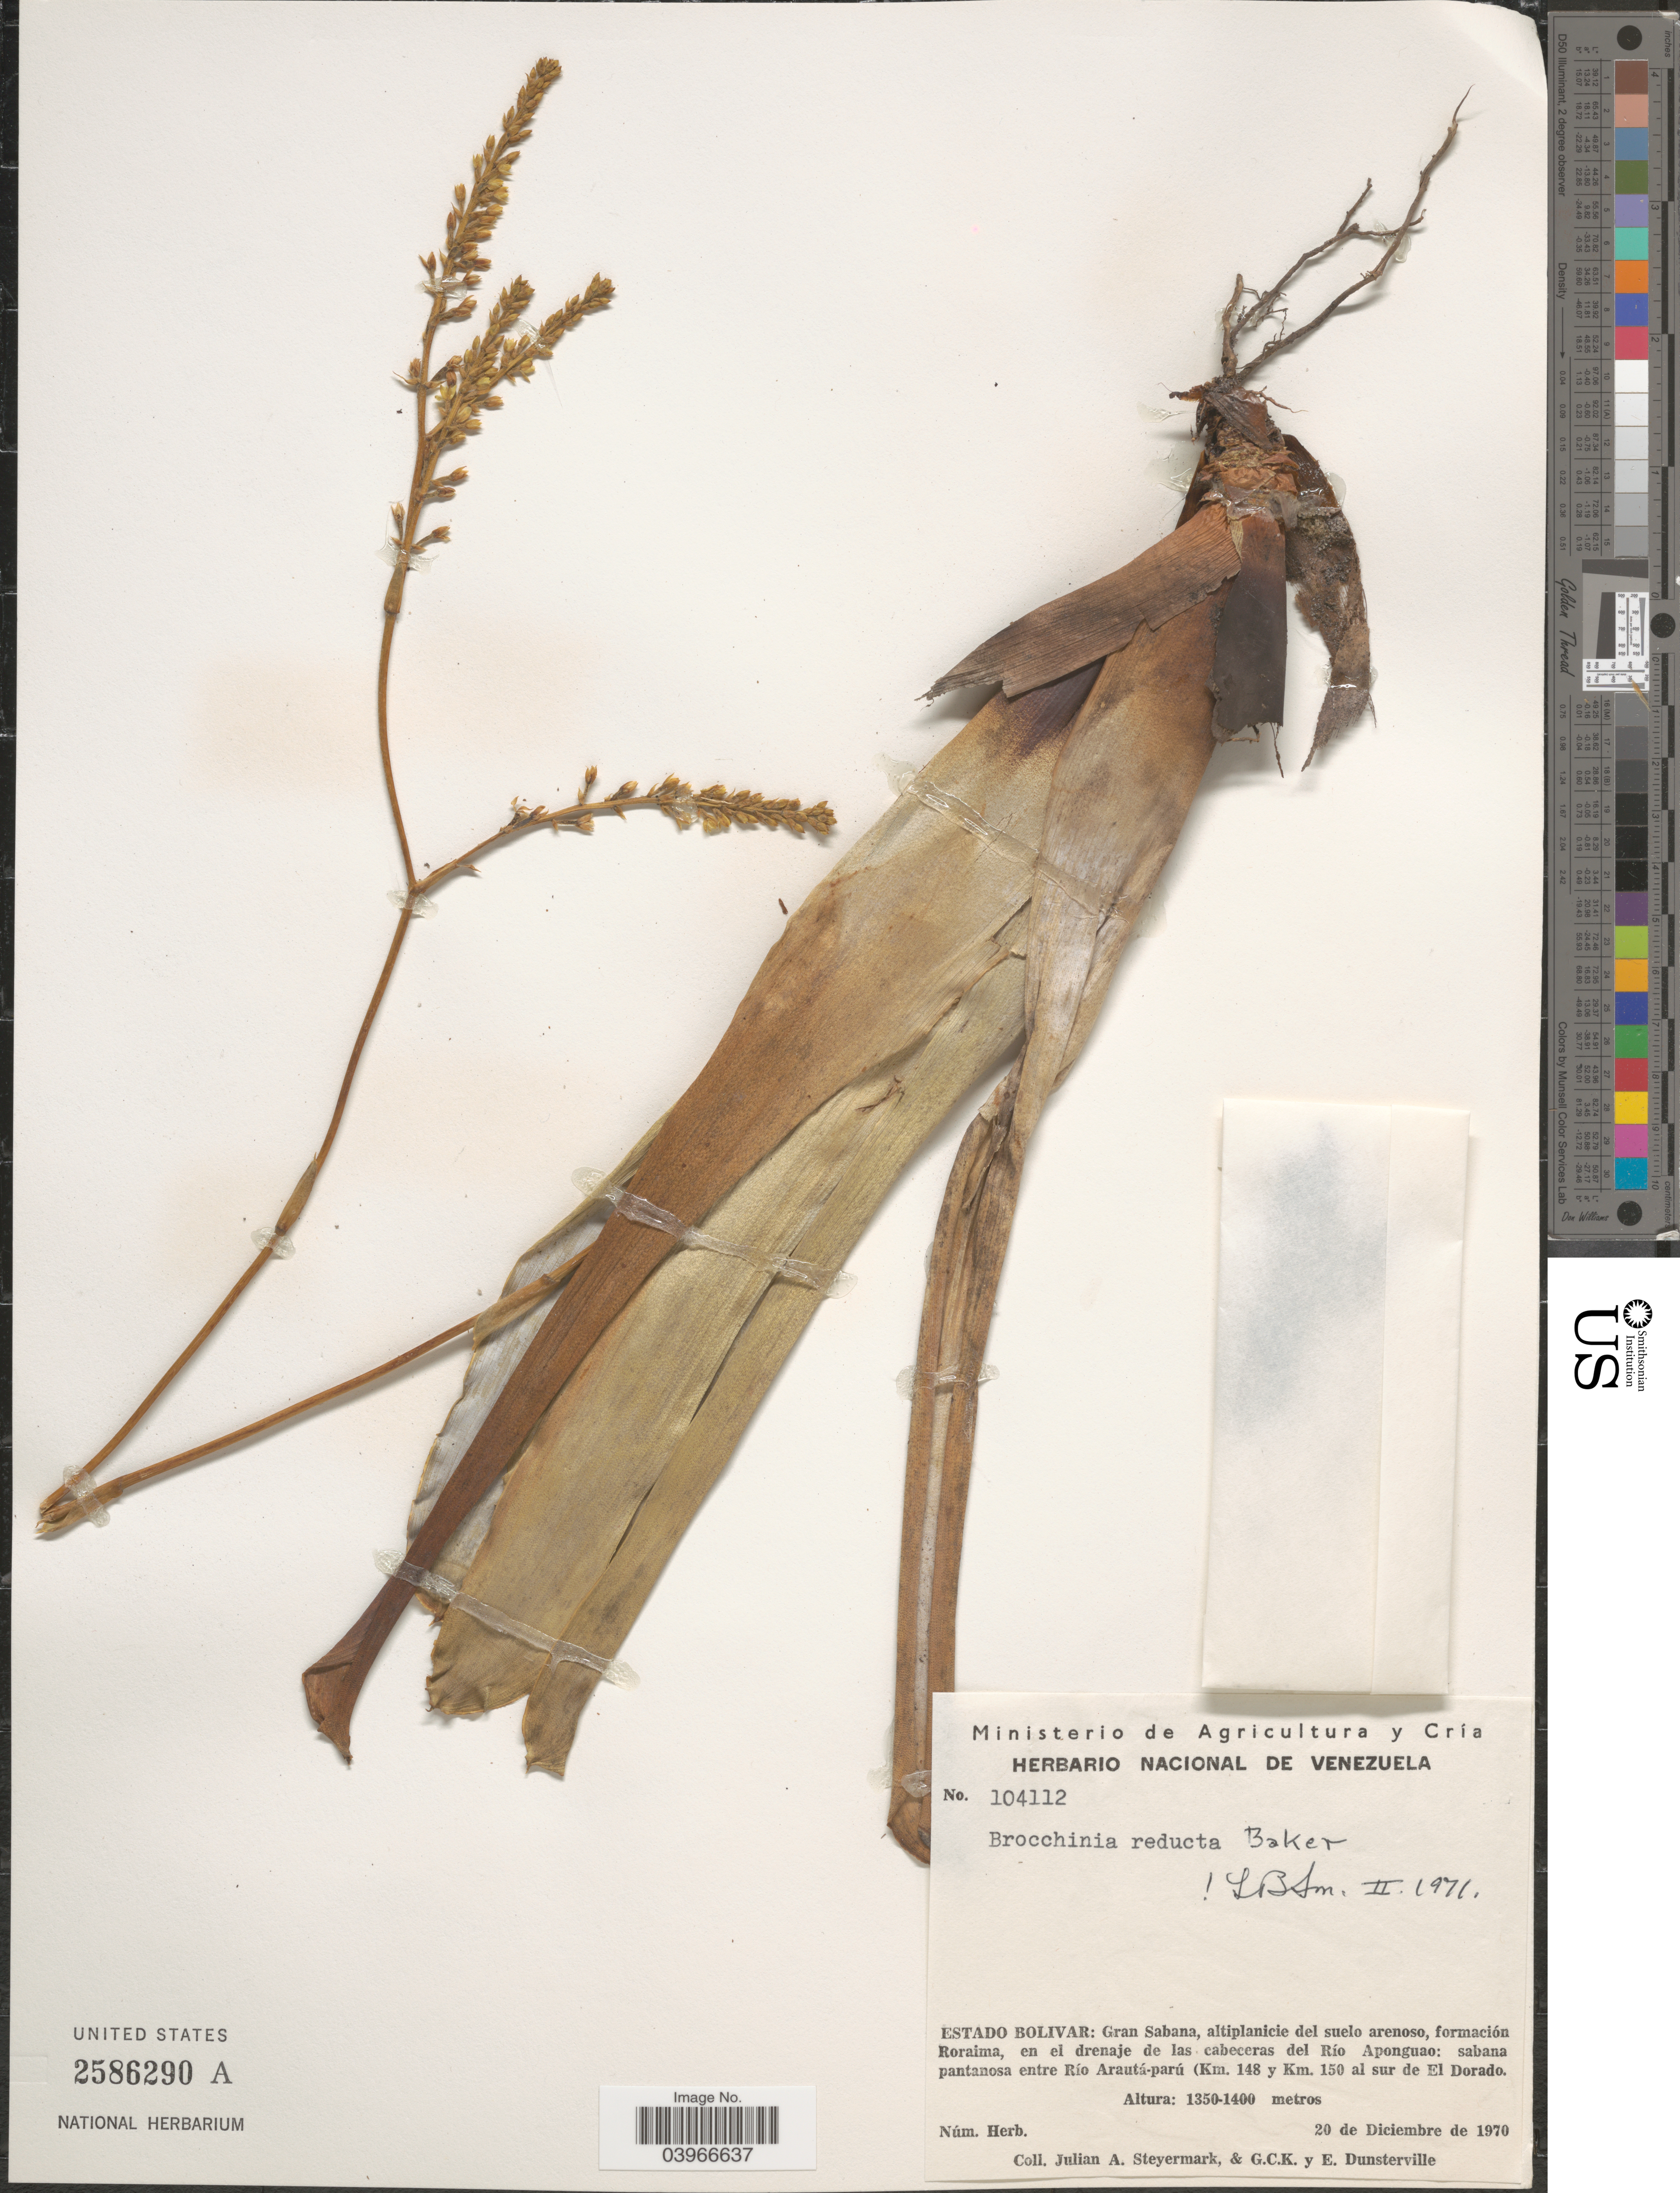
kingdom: Plantae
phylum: Tracheophyta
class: Liliopsida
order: Poales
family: Bromeliaceae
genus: Brocchinia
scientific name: Brocchinia reducta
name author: Baker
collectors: J. Steyermark, G. C. K. Dunsterville & E. Dunsterville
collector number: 104112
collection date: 1970-12-20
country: Venezuela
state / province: Bolivar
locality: Gran Sabana, altiplanicie del suelo arenoso, formación Roraima, en el drenaje de las cabeceras del Río Aponguao: sabana pantanosa entre Río Arautá-parú (Km. 148 y Km. 150 al sur de El Dorado.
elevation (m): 1350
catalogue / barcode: US 2586290A